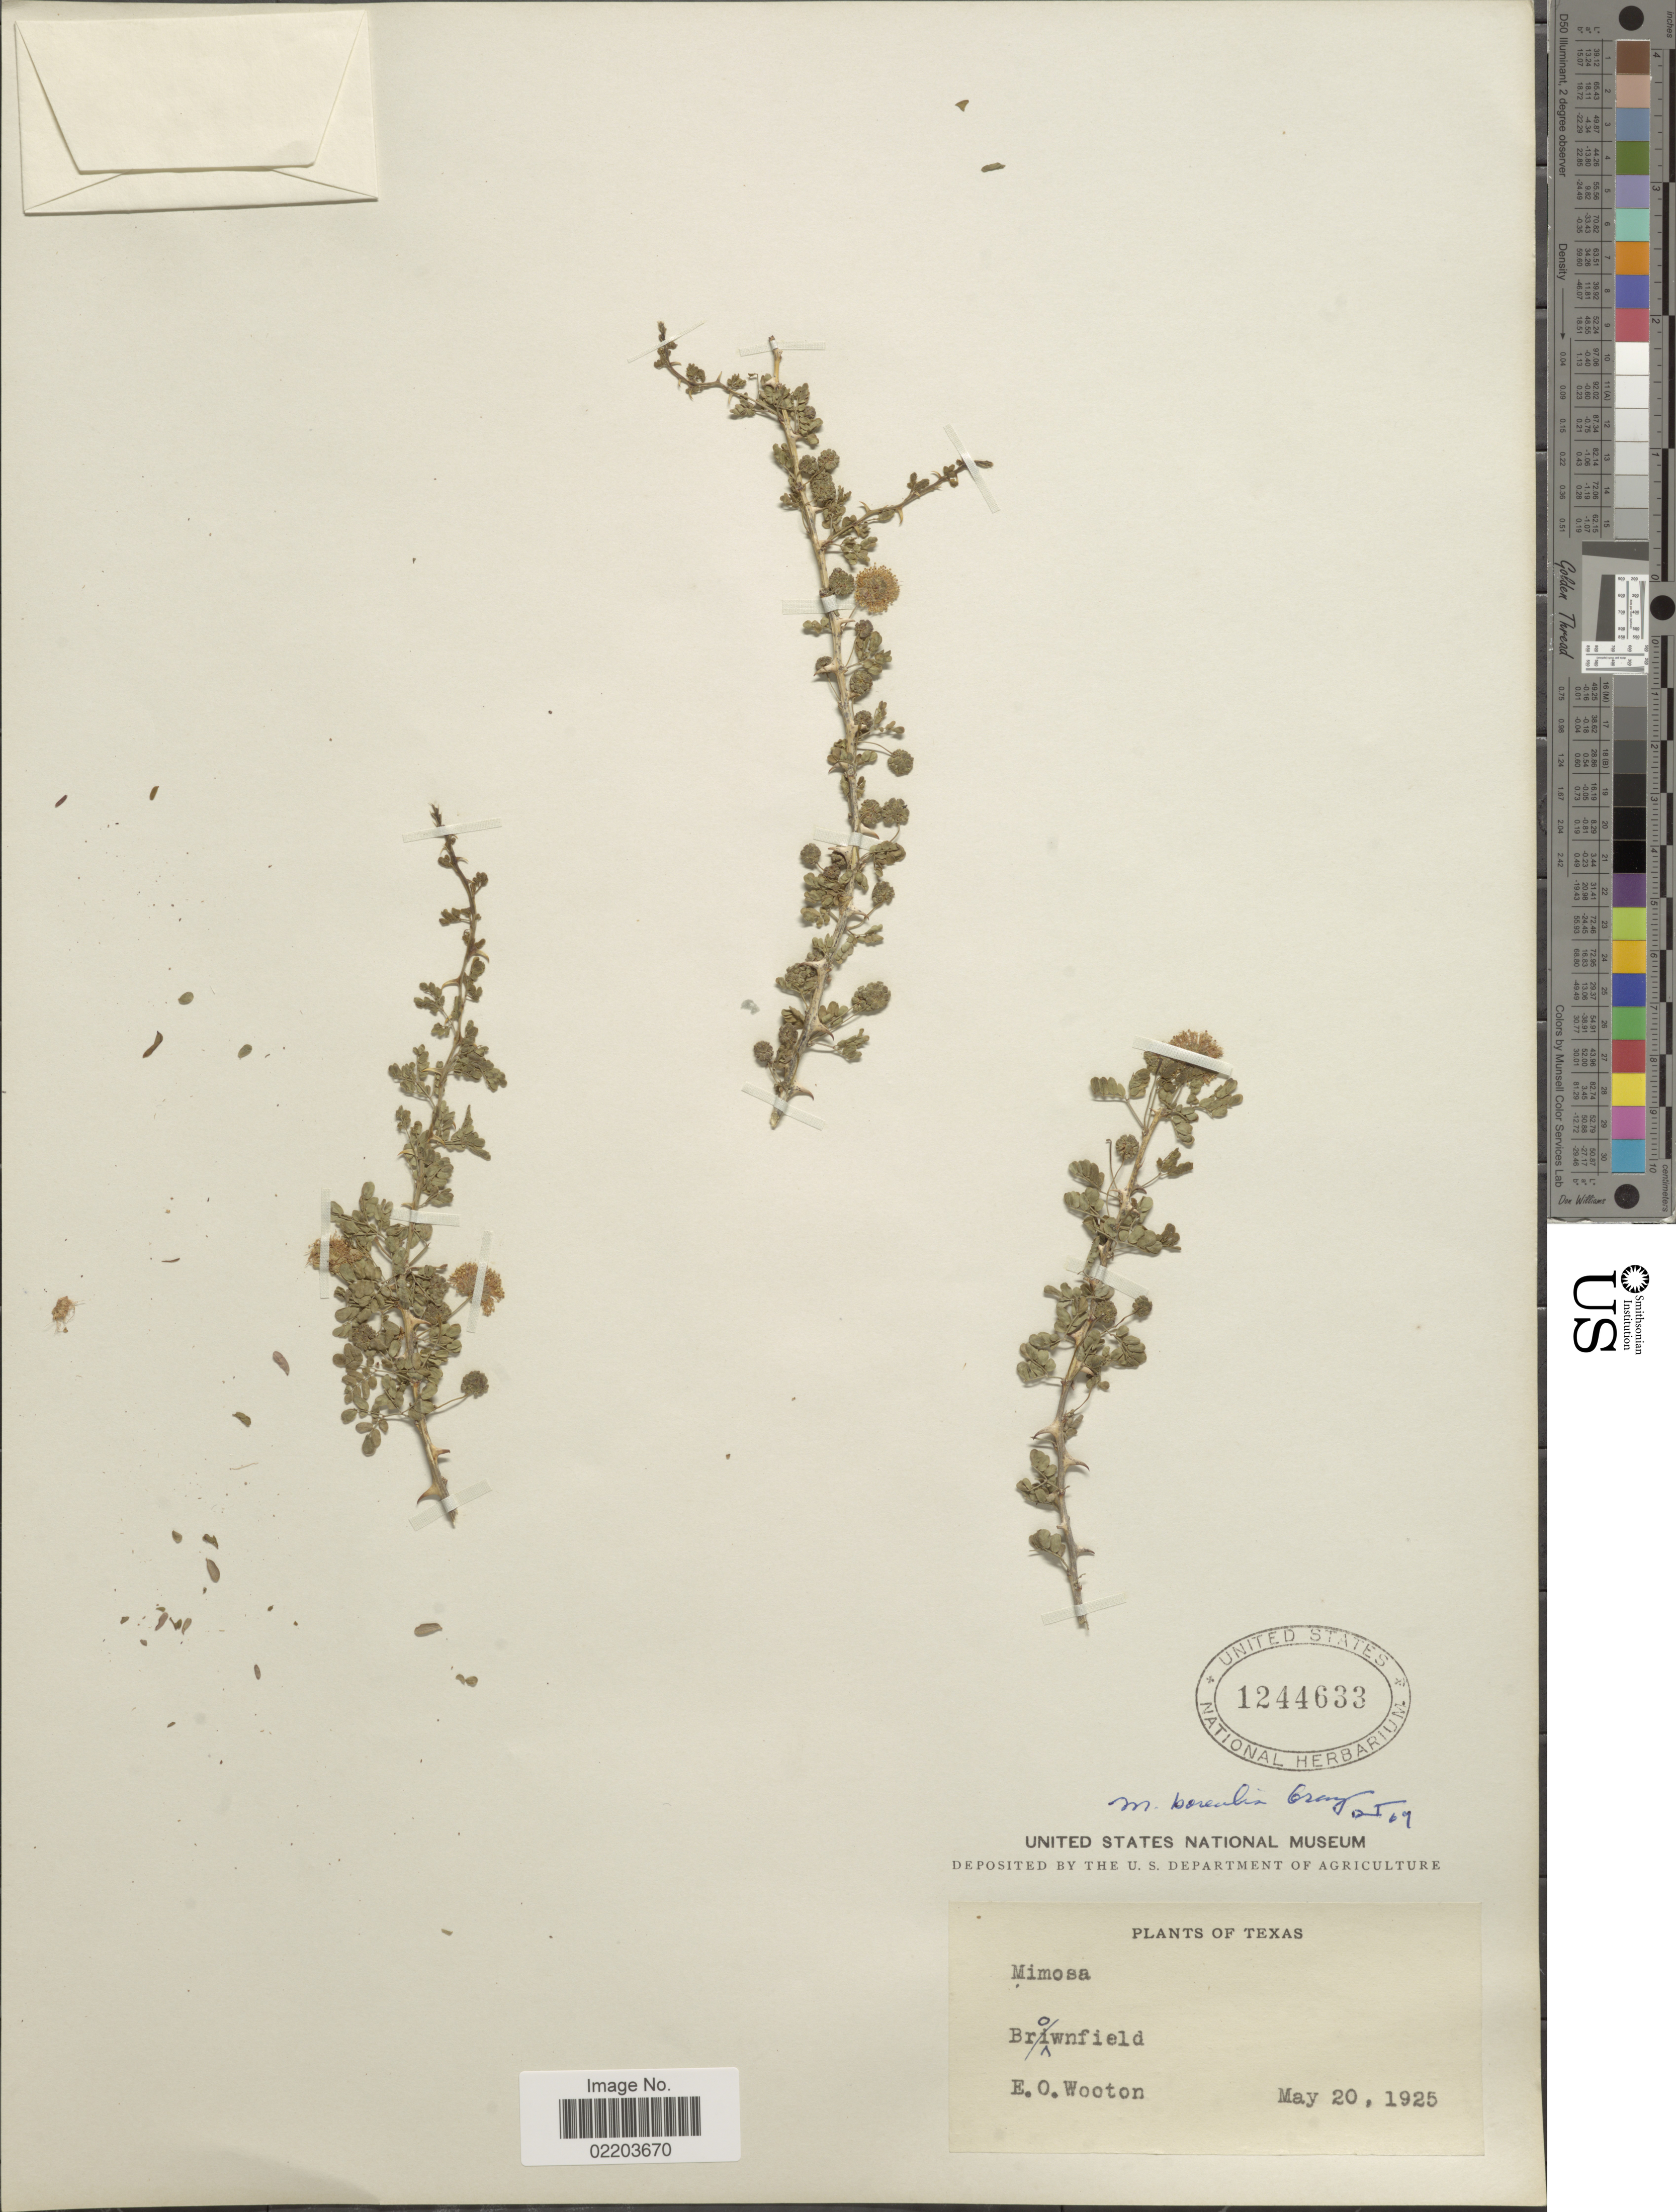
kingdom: Plantae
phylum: Tracheophyta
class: Magnoliopsida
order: Fabales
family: Fabaceae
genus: Mimosa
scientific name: Mimosa borealis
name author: A. Gray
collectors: E. O. Wooton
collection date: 1925-05-20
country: United States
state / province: Texas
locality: Brownfield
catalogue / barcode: US 1244633